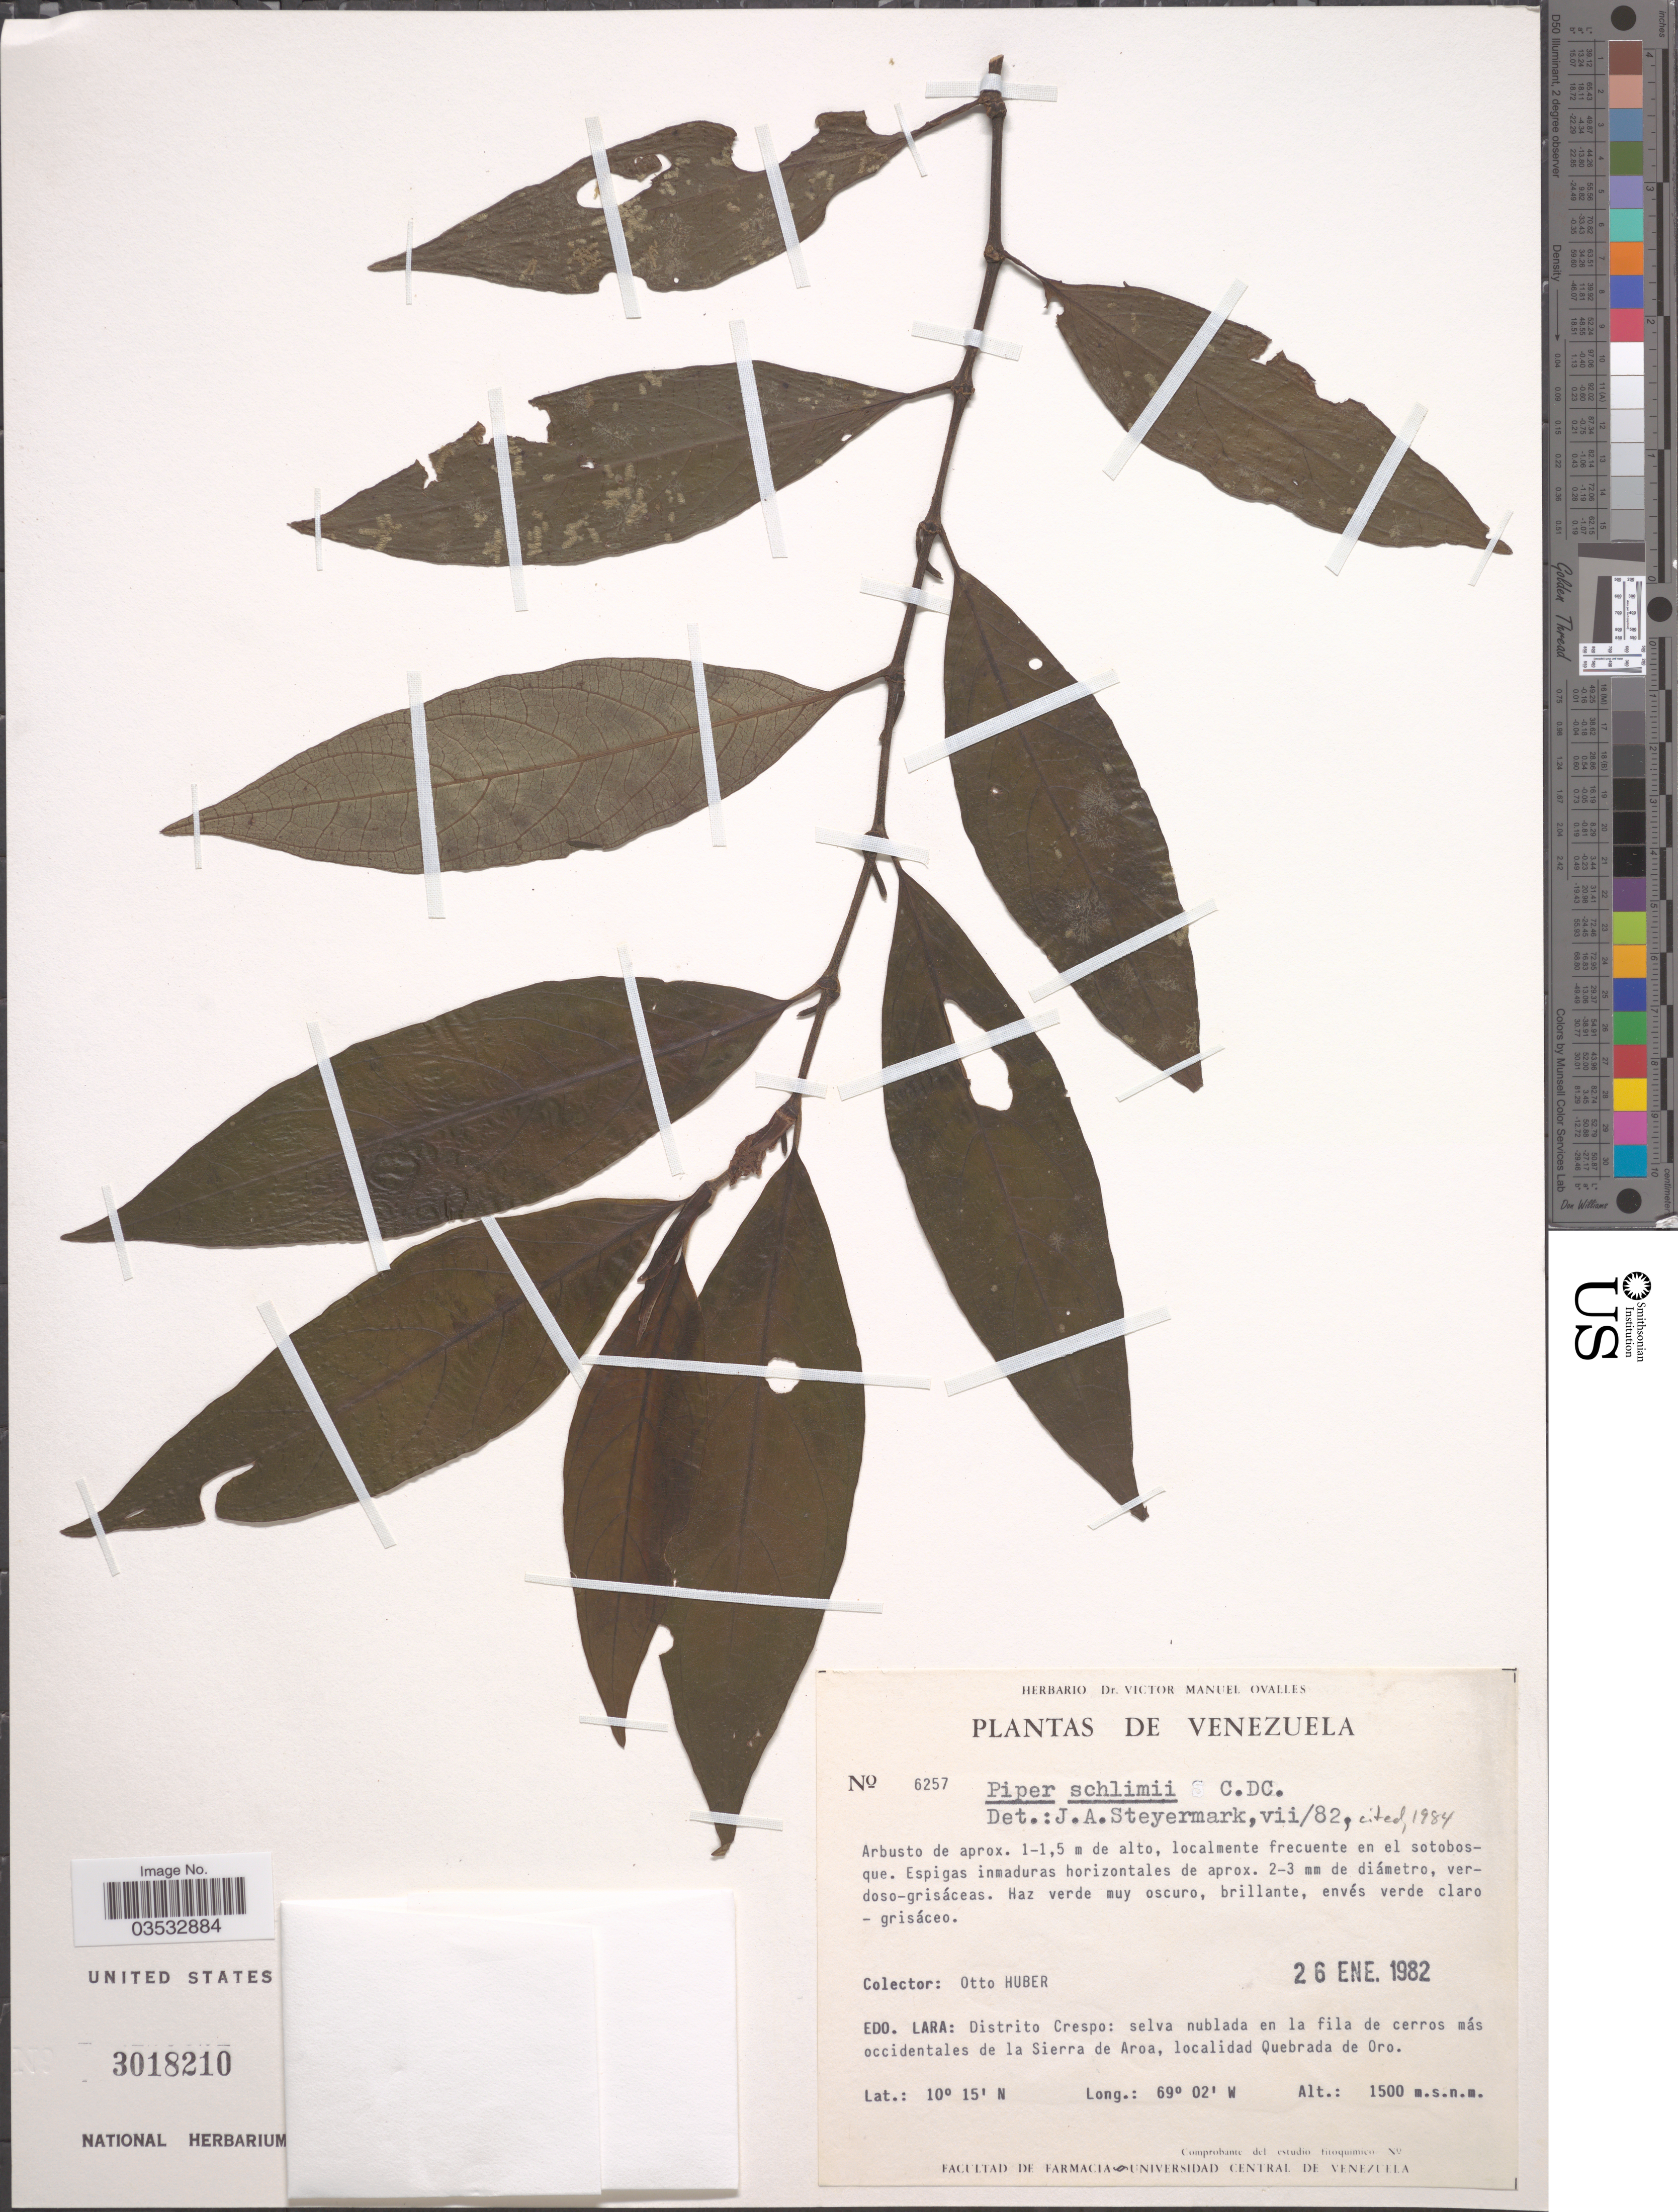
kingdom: Plantae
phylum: Tracheophyta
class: Magnoliopsida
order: Piperales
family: Piperaceae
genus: Piper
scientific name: Piper schlimii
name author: C. DC.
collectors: O. Huber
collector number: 6257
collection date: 1982-01-26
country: Venezuela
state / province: Lara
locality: Distrito Crespo: selva nublada en la fila de cerros más occidentales de la Sierra de Aroa, localidad Quebrada de Oro.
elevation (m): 1500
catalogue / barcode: US 301821